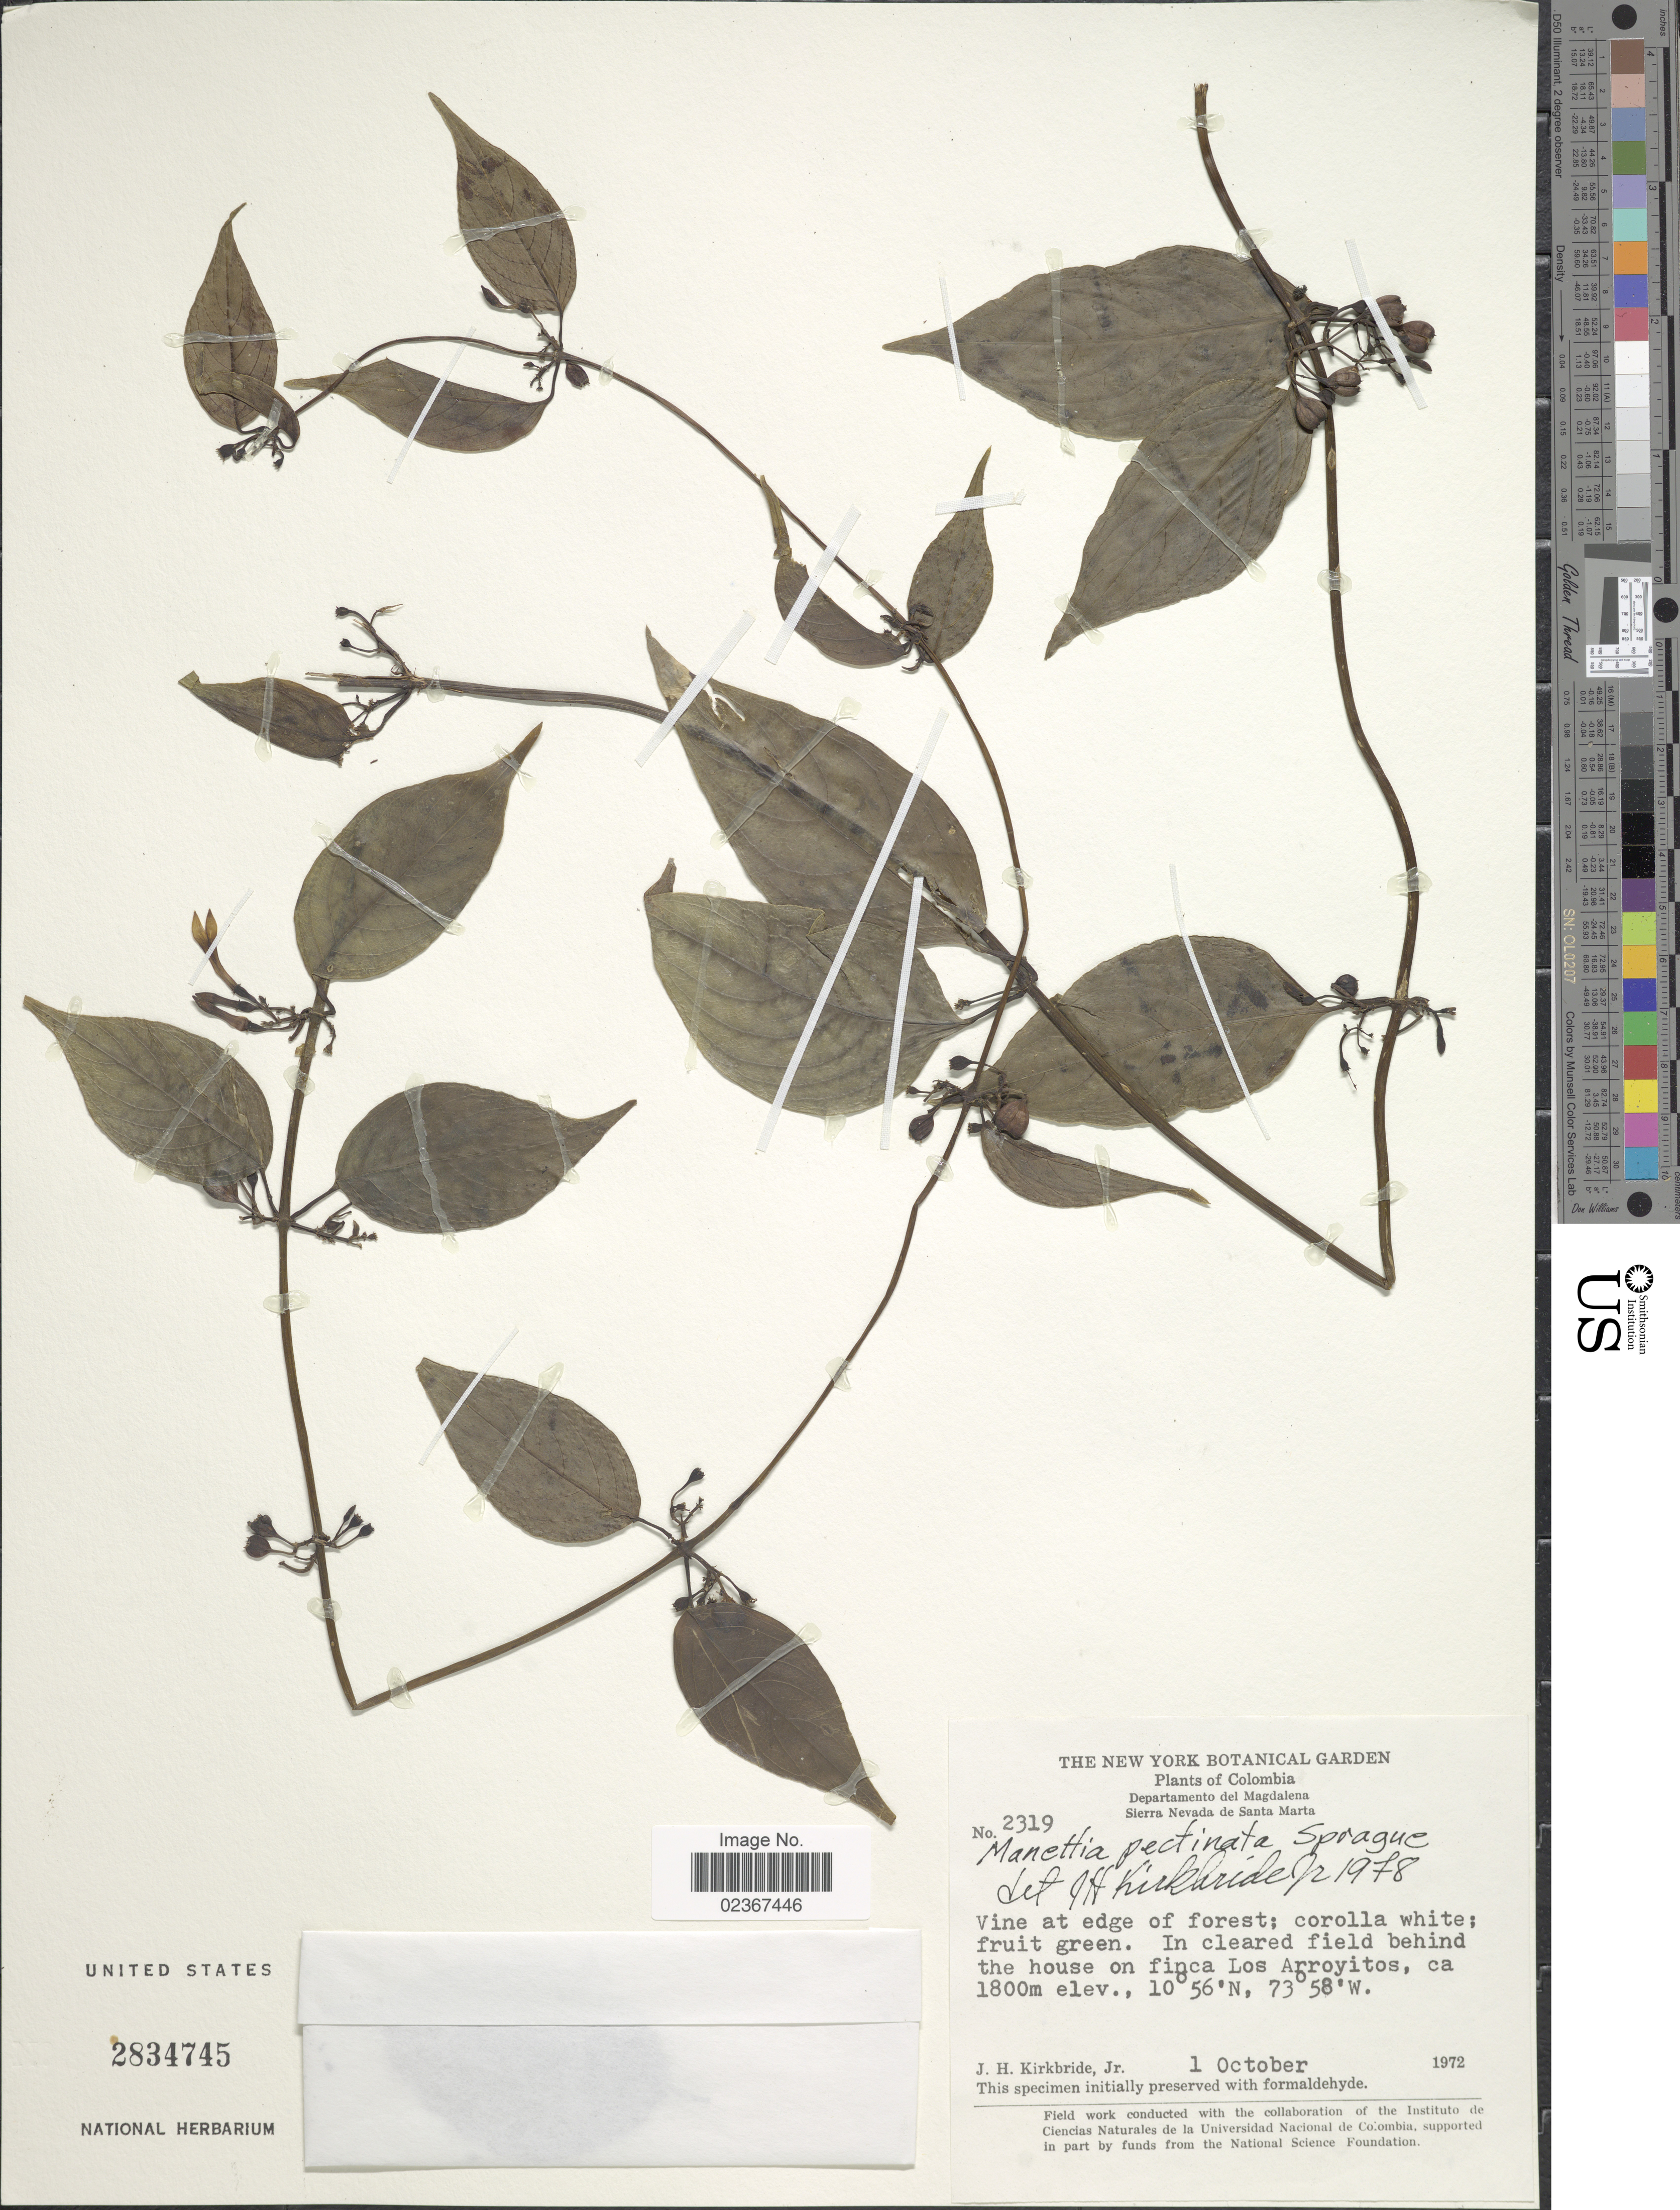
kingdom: Plantae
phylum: Tracheophyta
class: Magnoliopsida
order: Gentianales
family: Rubiaceae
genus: Manettia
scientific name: Manettia pectinata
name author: Sprague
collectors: J. H. Kirkbride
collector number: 2319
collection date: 1972-10-01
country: Colombia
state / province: Magdalena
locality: Sierra Nevada de Santa Marta, The house on finca Los Arroyitos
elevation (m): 1800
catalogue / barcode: US 2834745